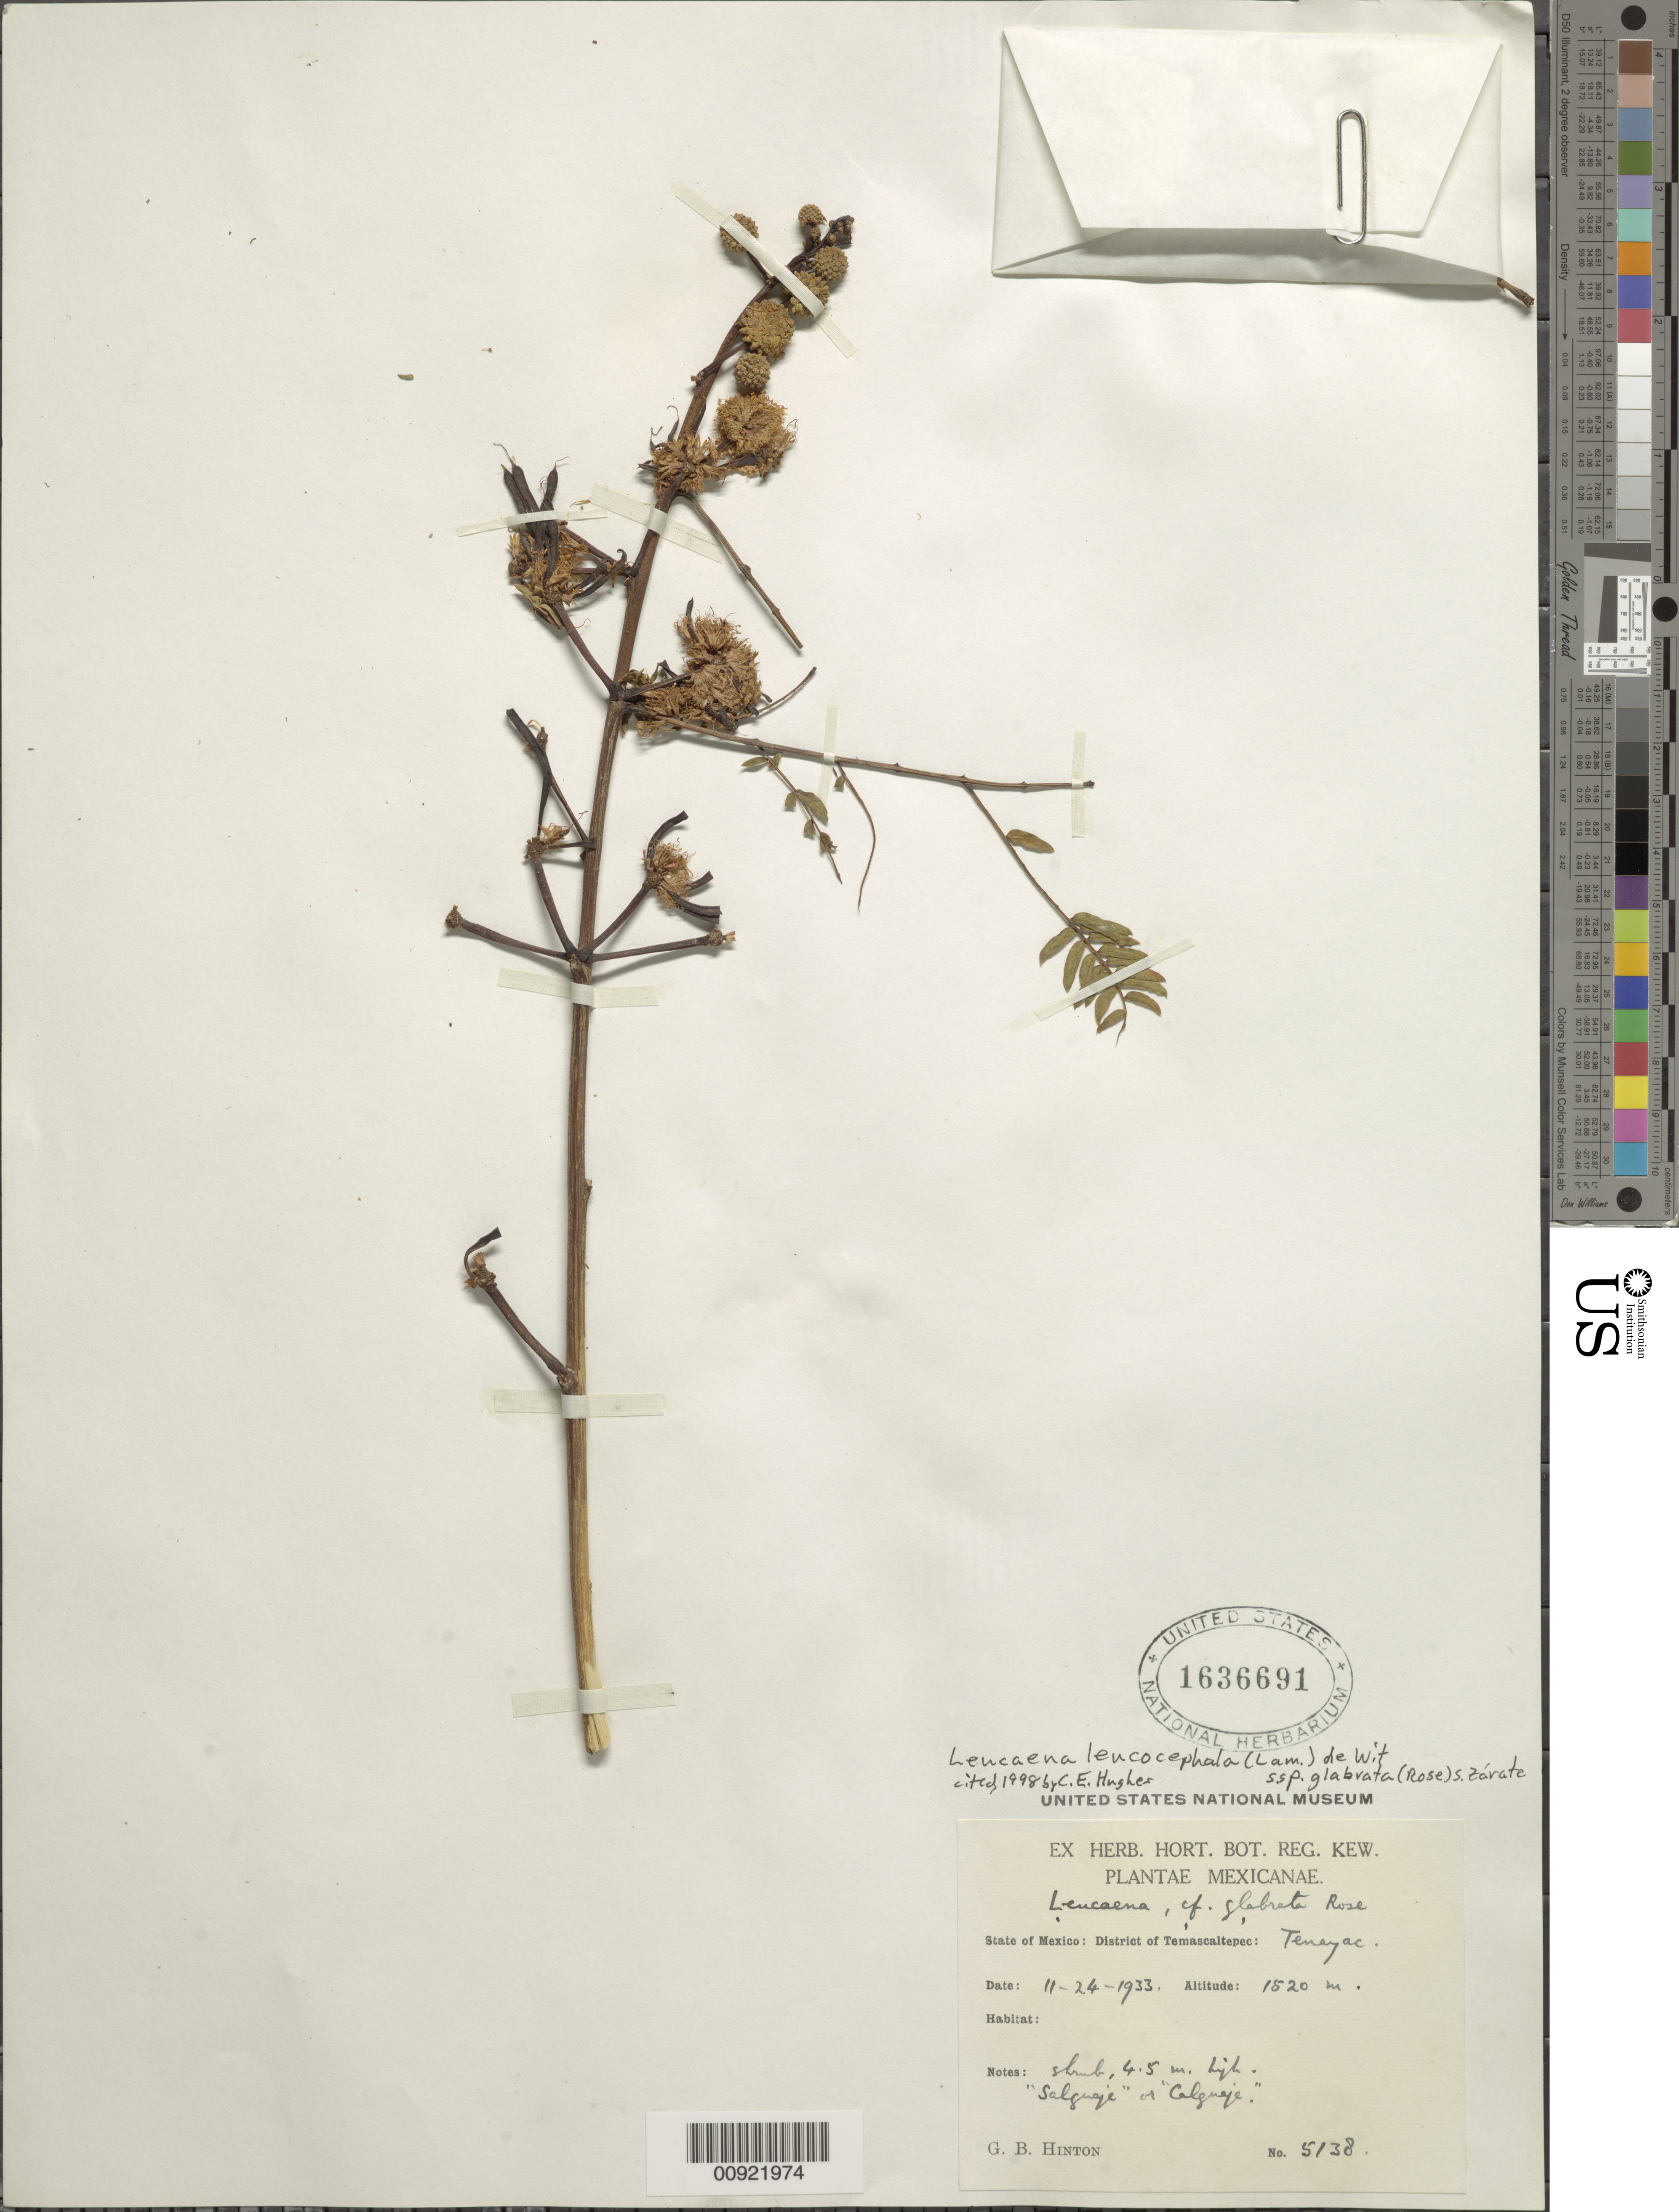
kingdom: Plantae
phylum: Tracheophyta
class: Magnoliopsida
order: Fabales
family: Fabaceae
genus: Leucaena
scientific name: Leucaena leucocephala subsp. glabrata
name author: (Rose) Zaráte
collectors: G. B. Hinton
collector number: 5138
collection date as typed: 24 Nov 1933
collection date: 1933-11-24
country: Mexico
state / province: México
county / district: Temascaltepec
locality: State of Mexico: District of Temascaltepec: Tenayac.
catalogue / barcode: US 1636691